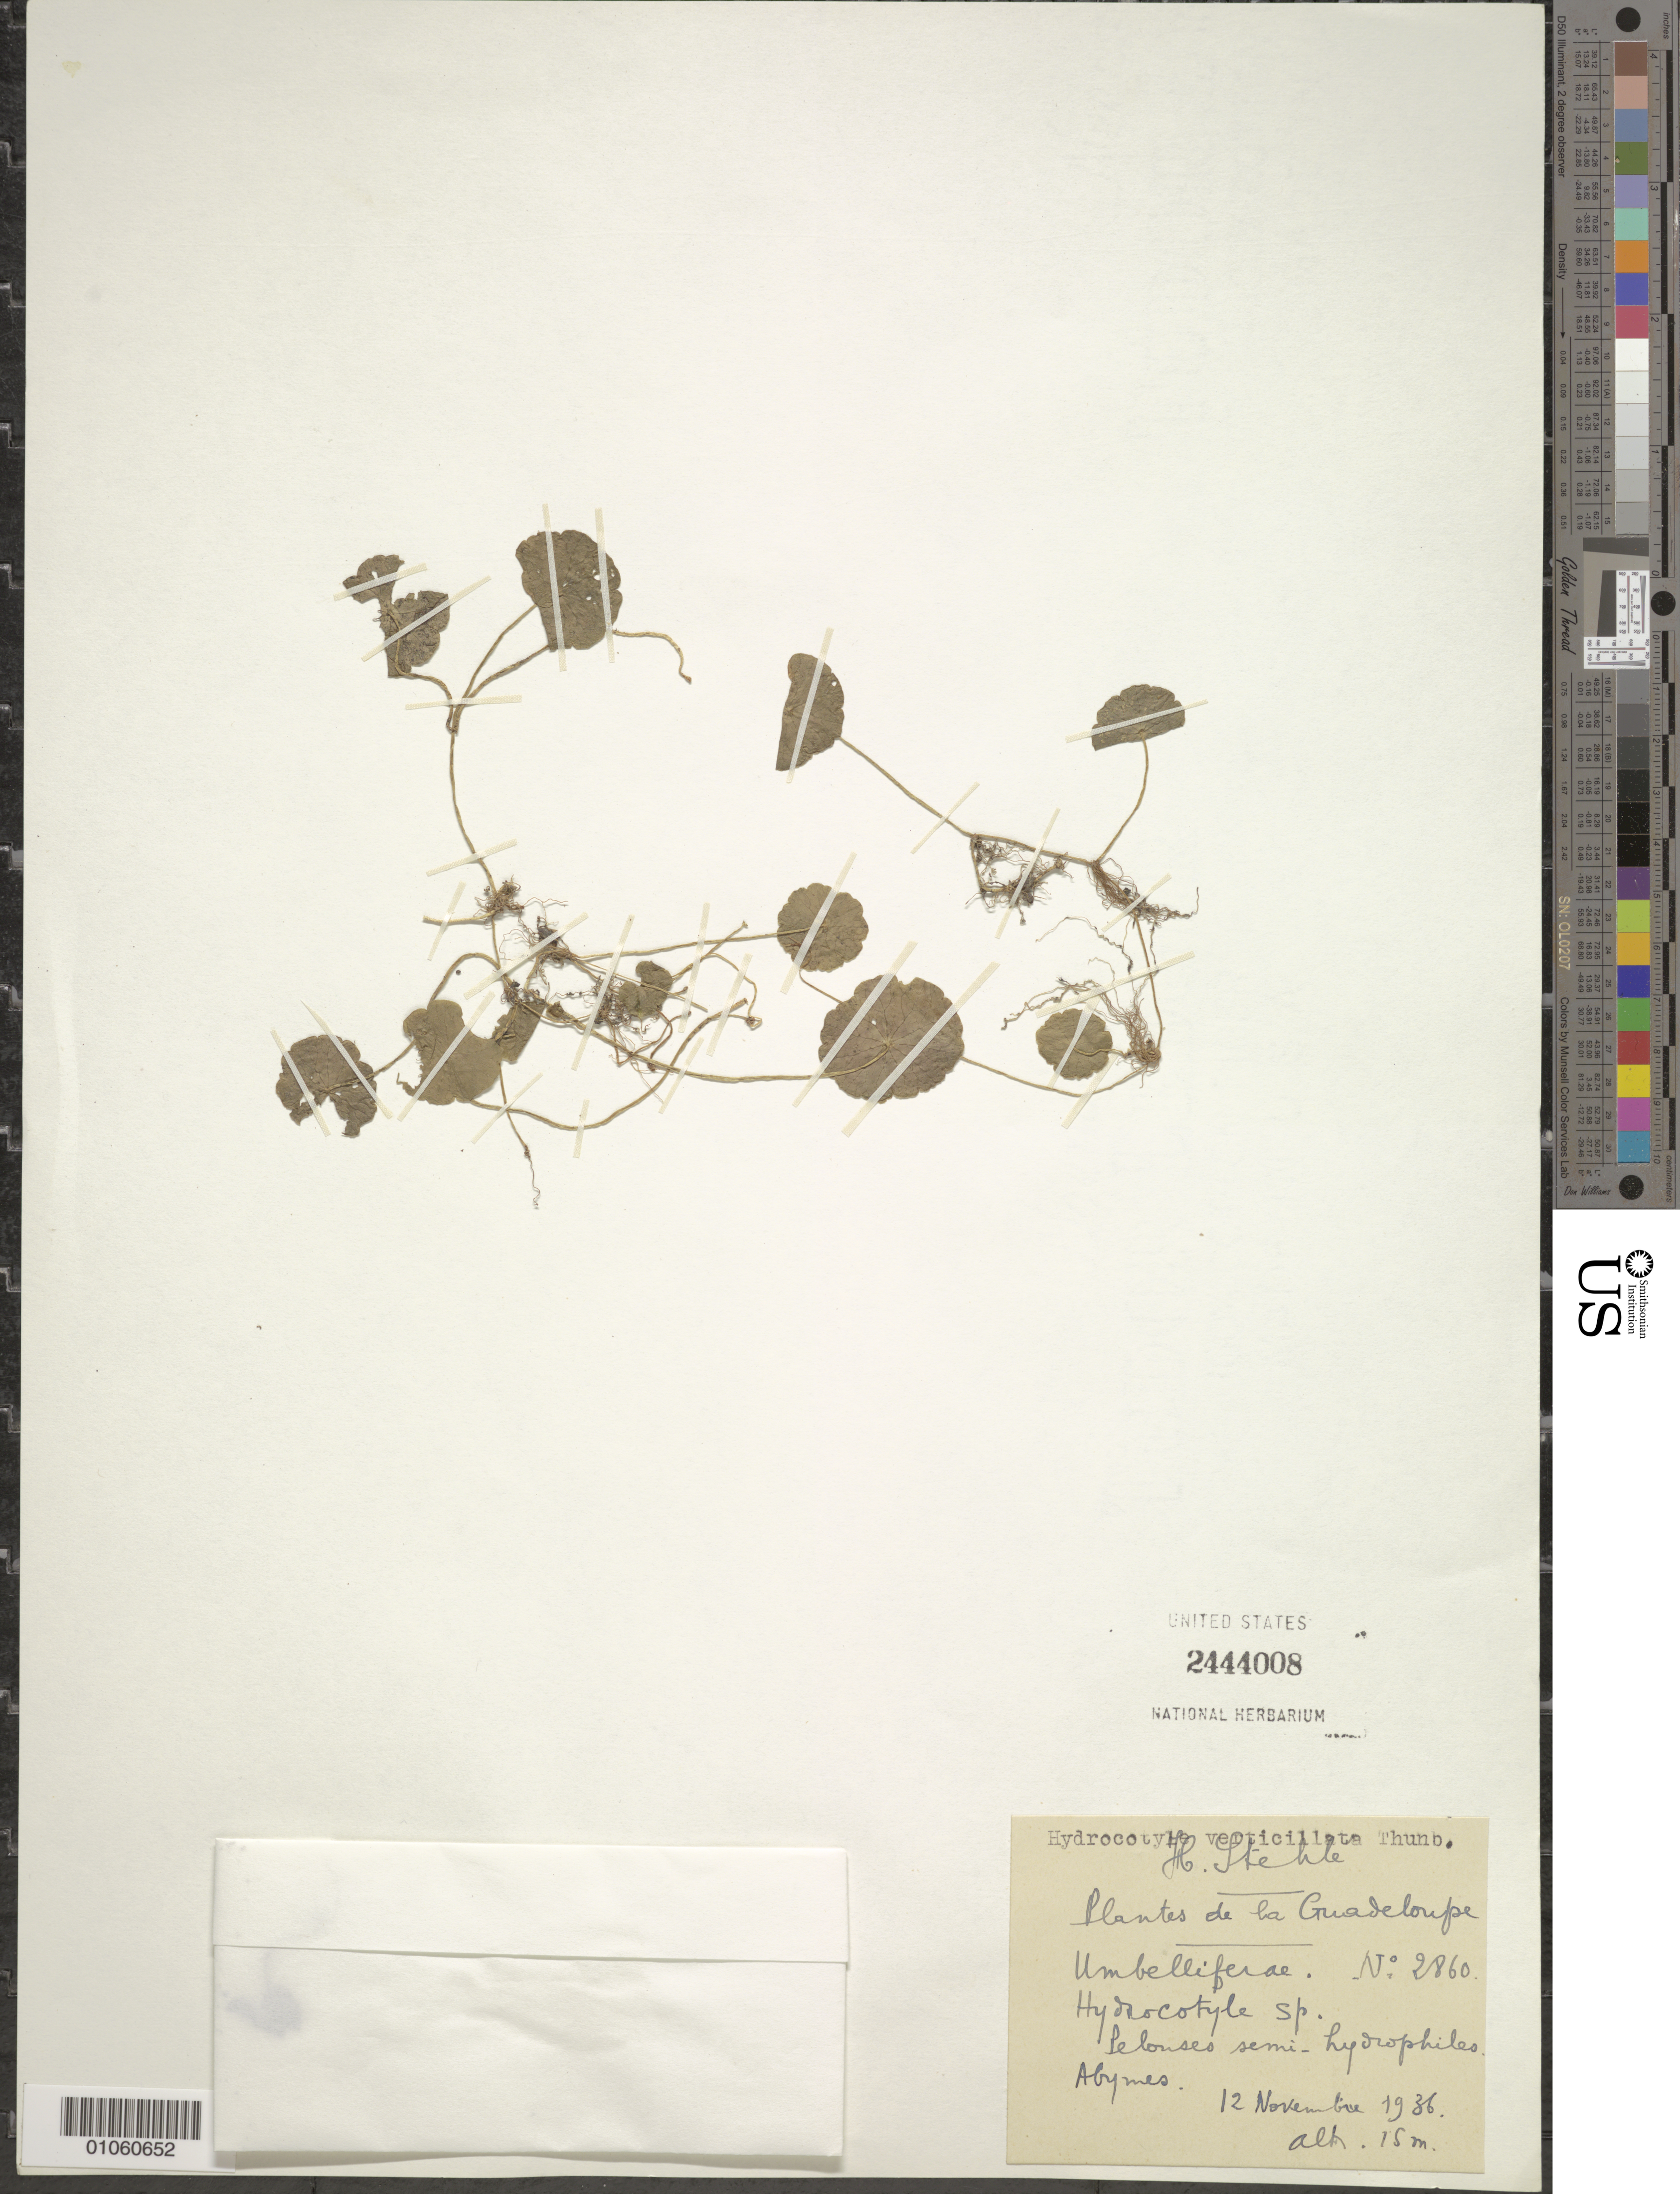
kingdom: Plantae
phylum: Tracheophyta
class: Magnoliopsida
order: Apiales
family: Araliaceae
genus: Hydrocotyle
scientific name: Hydrocotyle verticillata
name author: Thunb.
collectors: H. Stehlé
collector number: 2860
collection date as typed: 12 Nov 1936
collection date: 1936-11-12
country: Guadeloupe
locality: Abymes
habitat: Pelouses semi-hydrophiles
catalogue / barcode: US 2444008